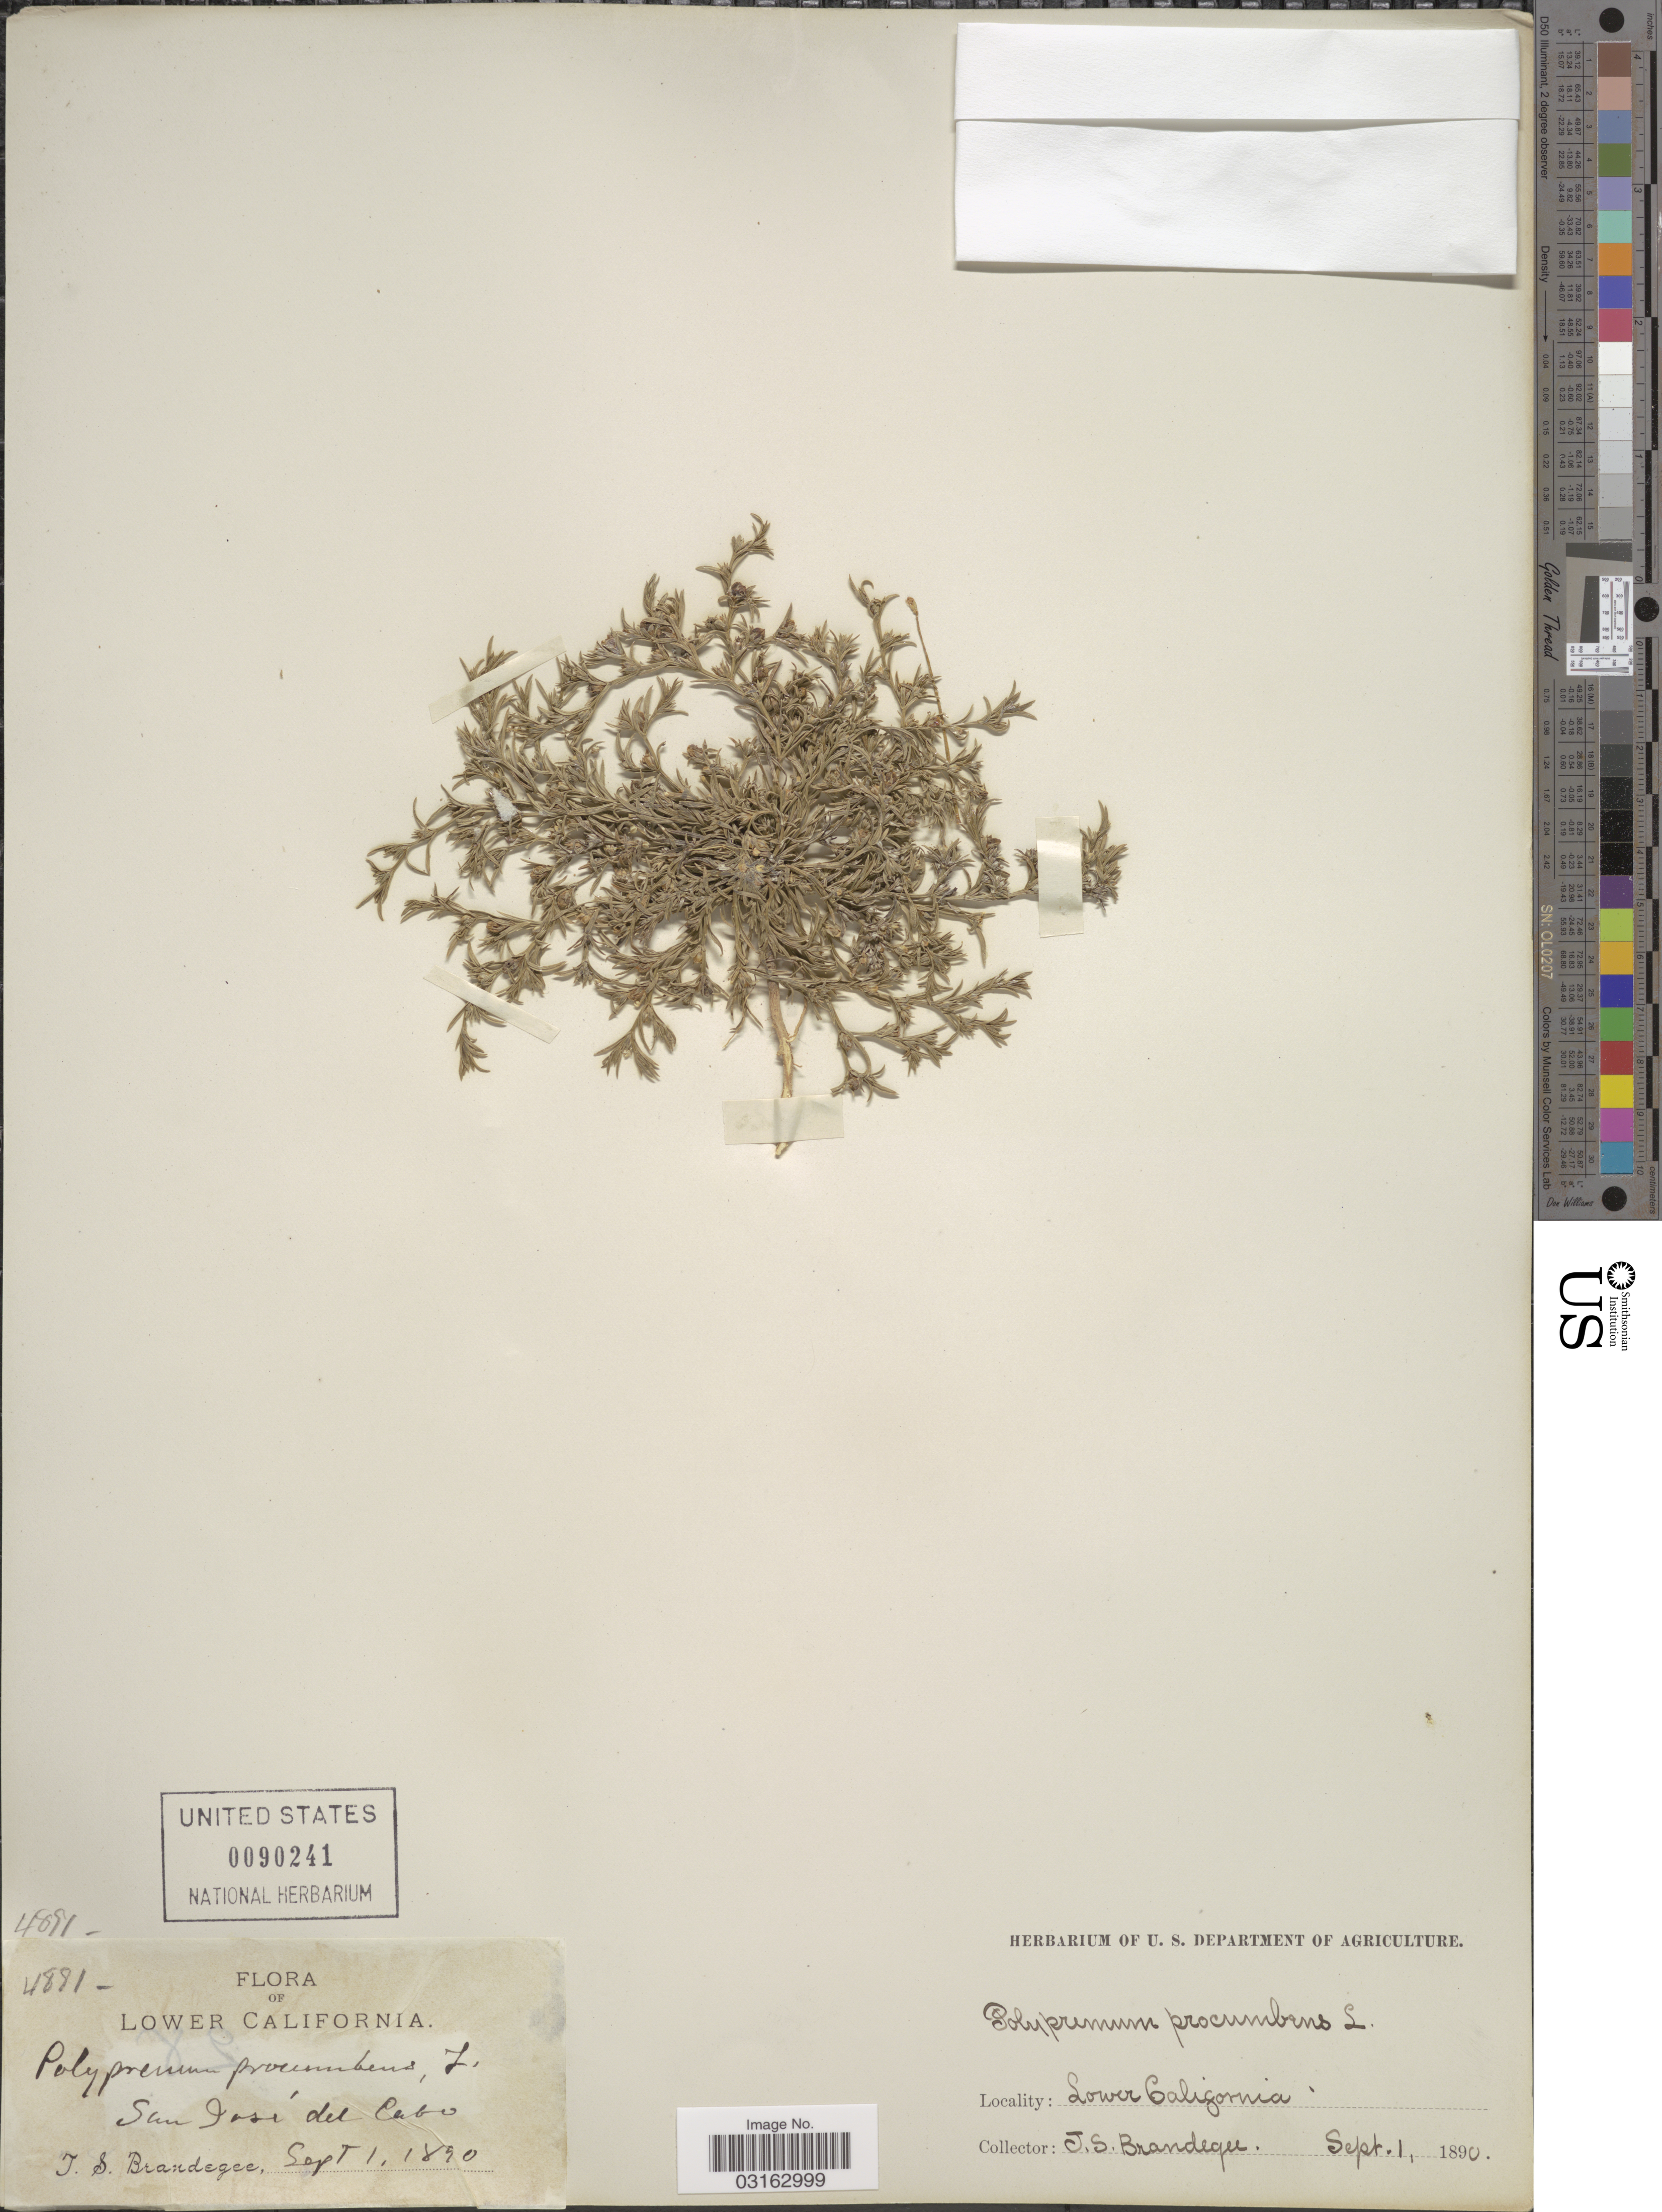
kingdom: Plantae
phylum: Tracheophyta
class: Magnoliopsida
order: Lamiales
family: Tetrachondraceae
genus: Polypremum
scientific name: Polypremum procumbens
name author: L.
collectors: T. S. Brandegee (herbarium)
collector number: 4881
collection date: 1890-09-01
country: Mexico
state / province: Baja California Sur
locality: Lower California, San José del Cabo.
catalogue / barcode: US 90241